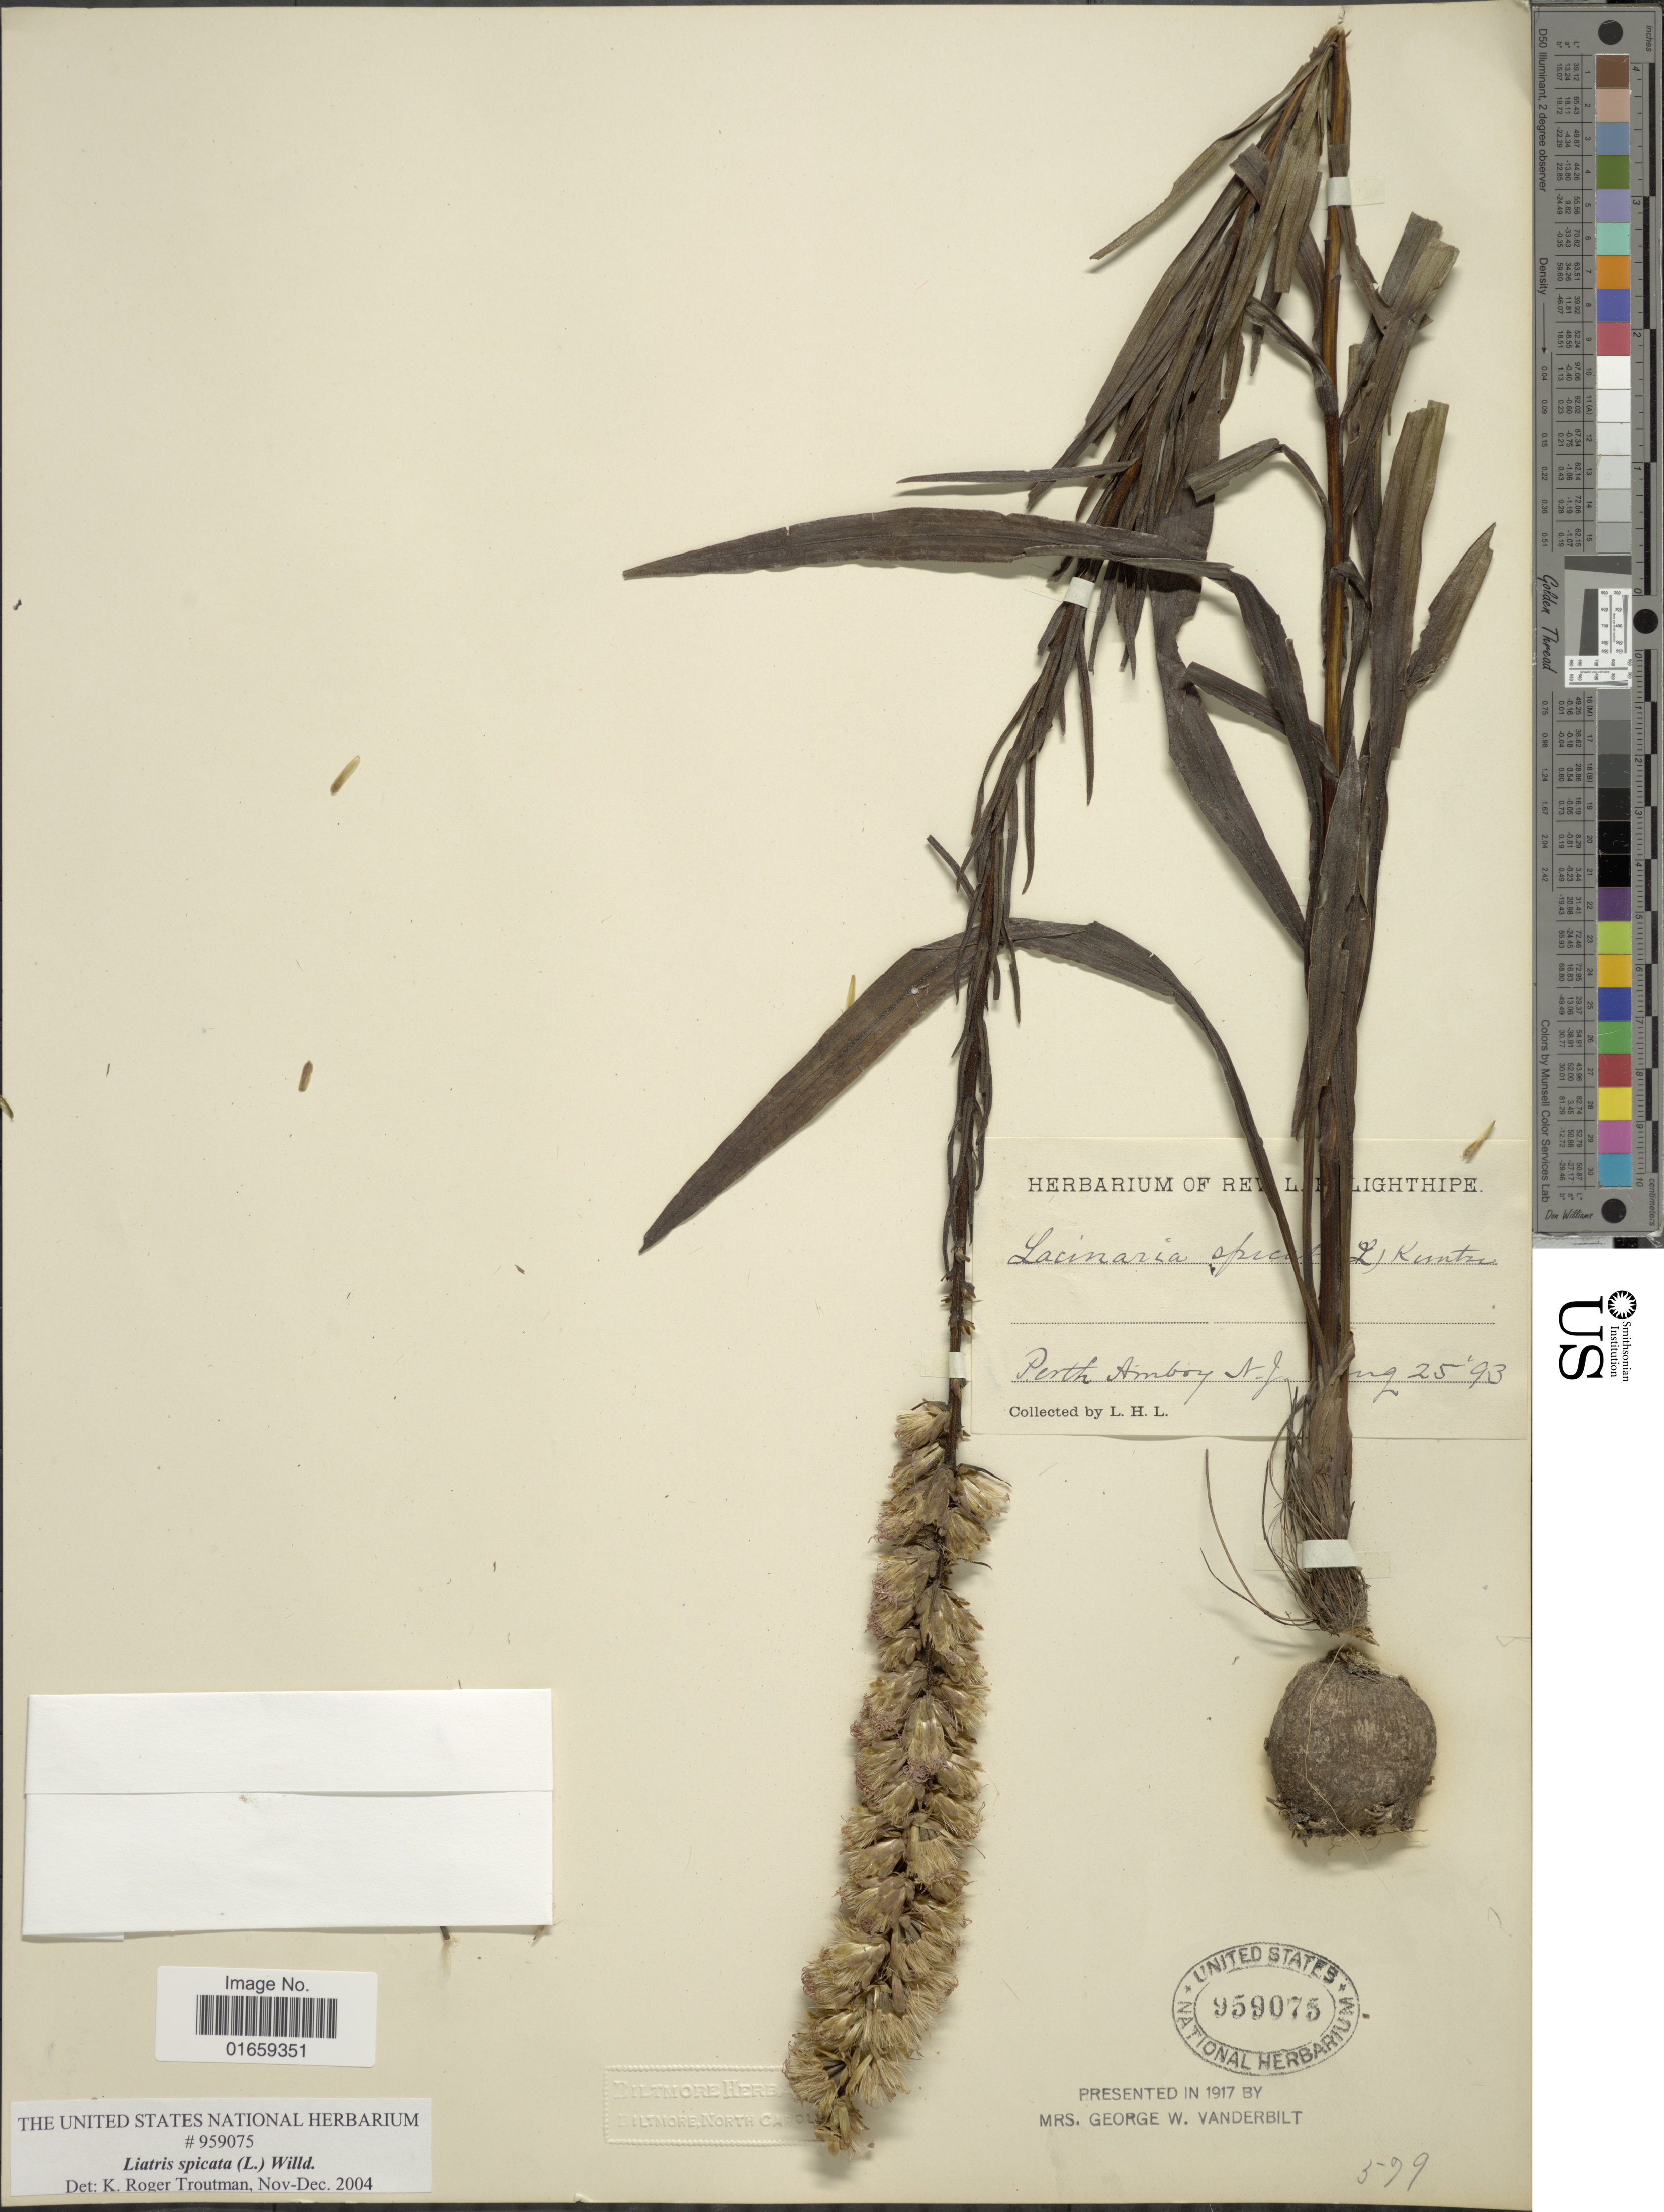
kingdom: Plantae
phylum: Tracheophyta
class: Magnoliopsida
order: Asterales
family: Asteraceae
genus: Liatris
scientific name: Liatris spicata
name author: (L.) Willd.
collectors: Rev. L. H. Lighthipe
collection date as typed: Transcribed d/m/y: 25/8/93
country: United States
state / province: New Jersey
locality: Perth Amboy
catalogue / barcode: US 959075